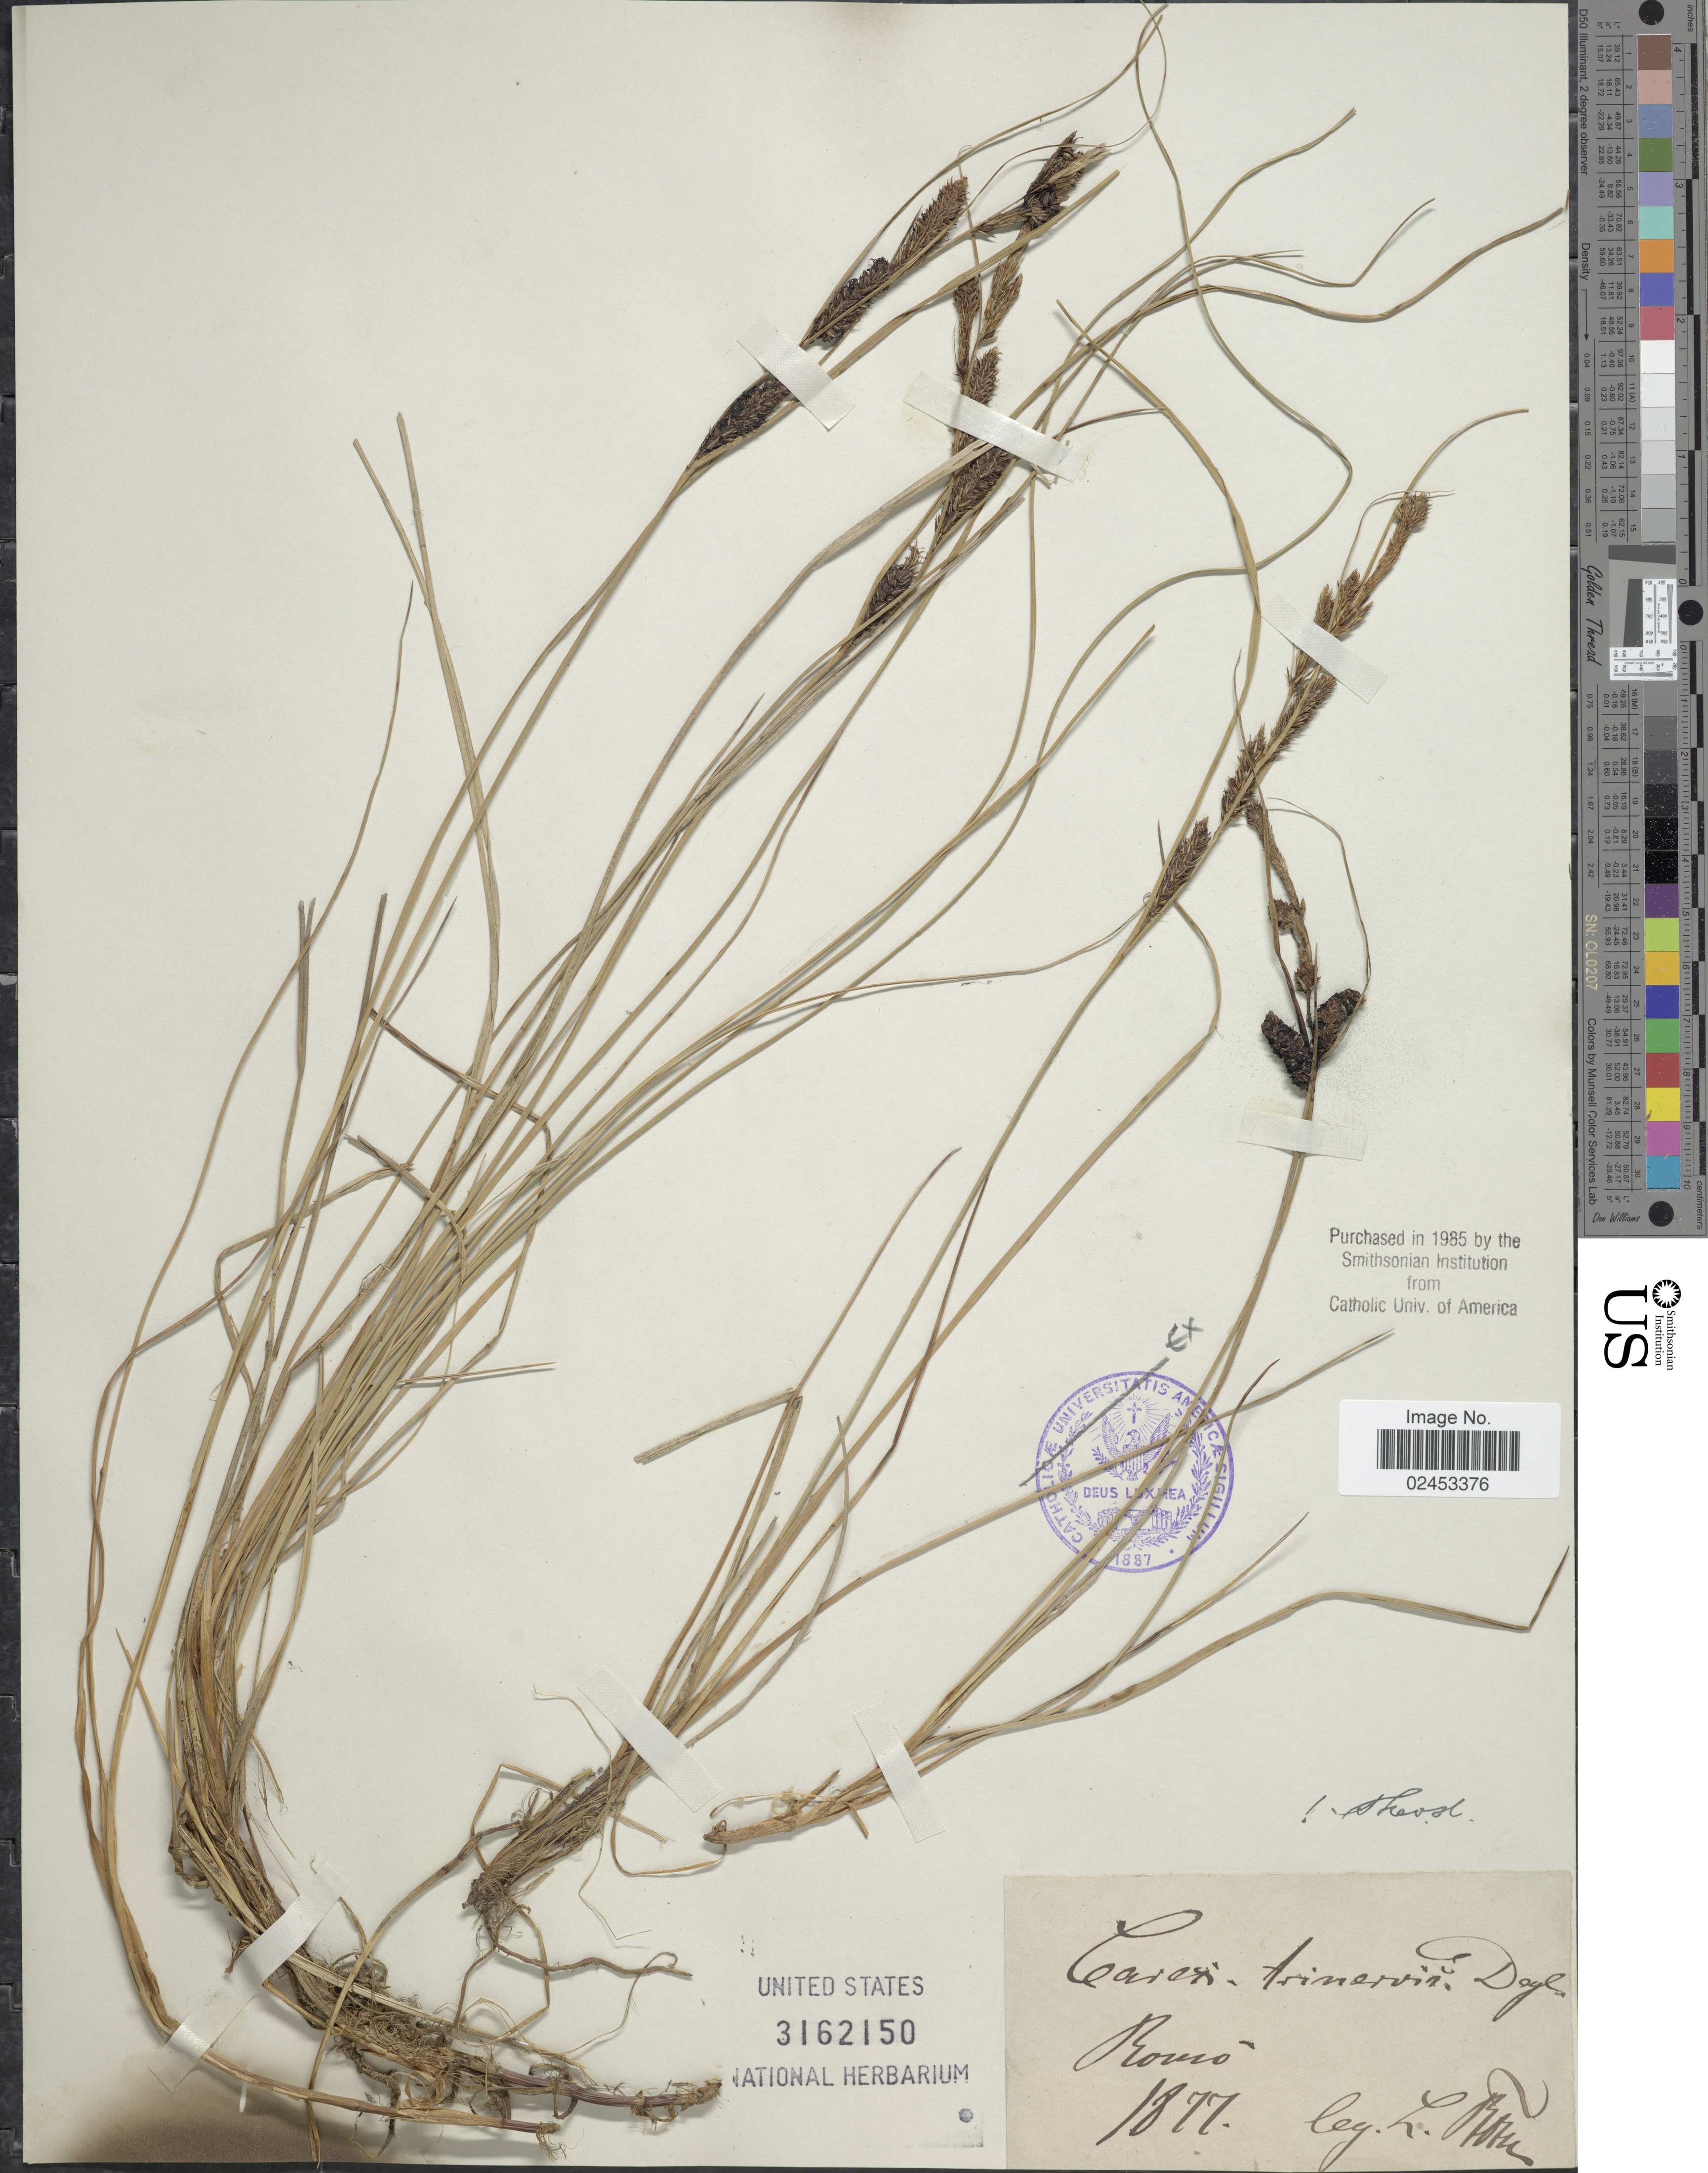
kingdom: Plantae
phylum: Tracheophyta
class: Liliopsida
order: Poales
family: Cyperaceae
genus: Carex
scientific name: Carex trinervis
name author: Degl.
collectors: L. Roth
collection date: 1877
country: Italy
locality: Romó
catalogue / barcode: US 3162150